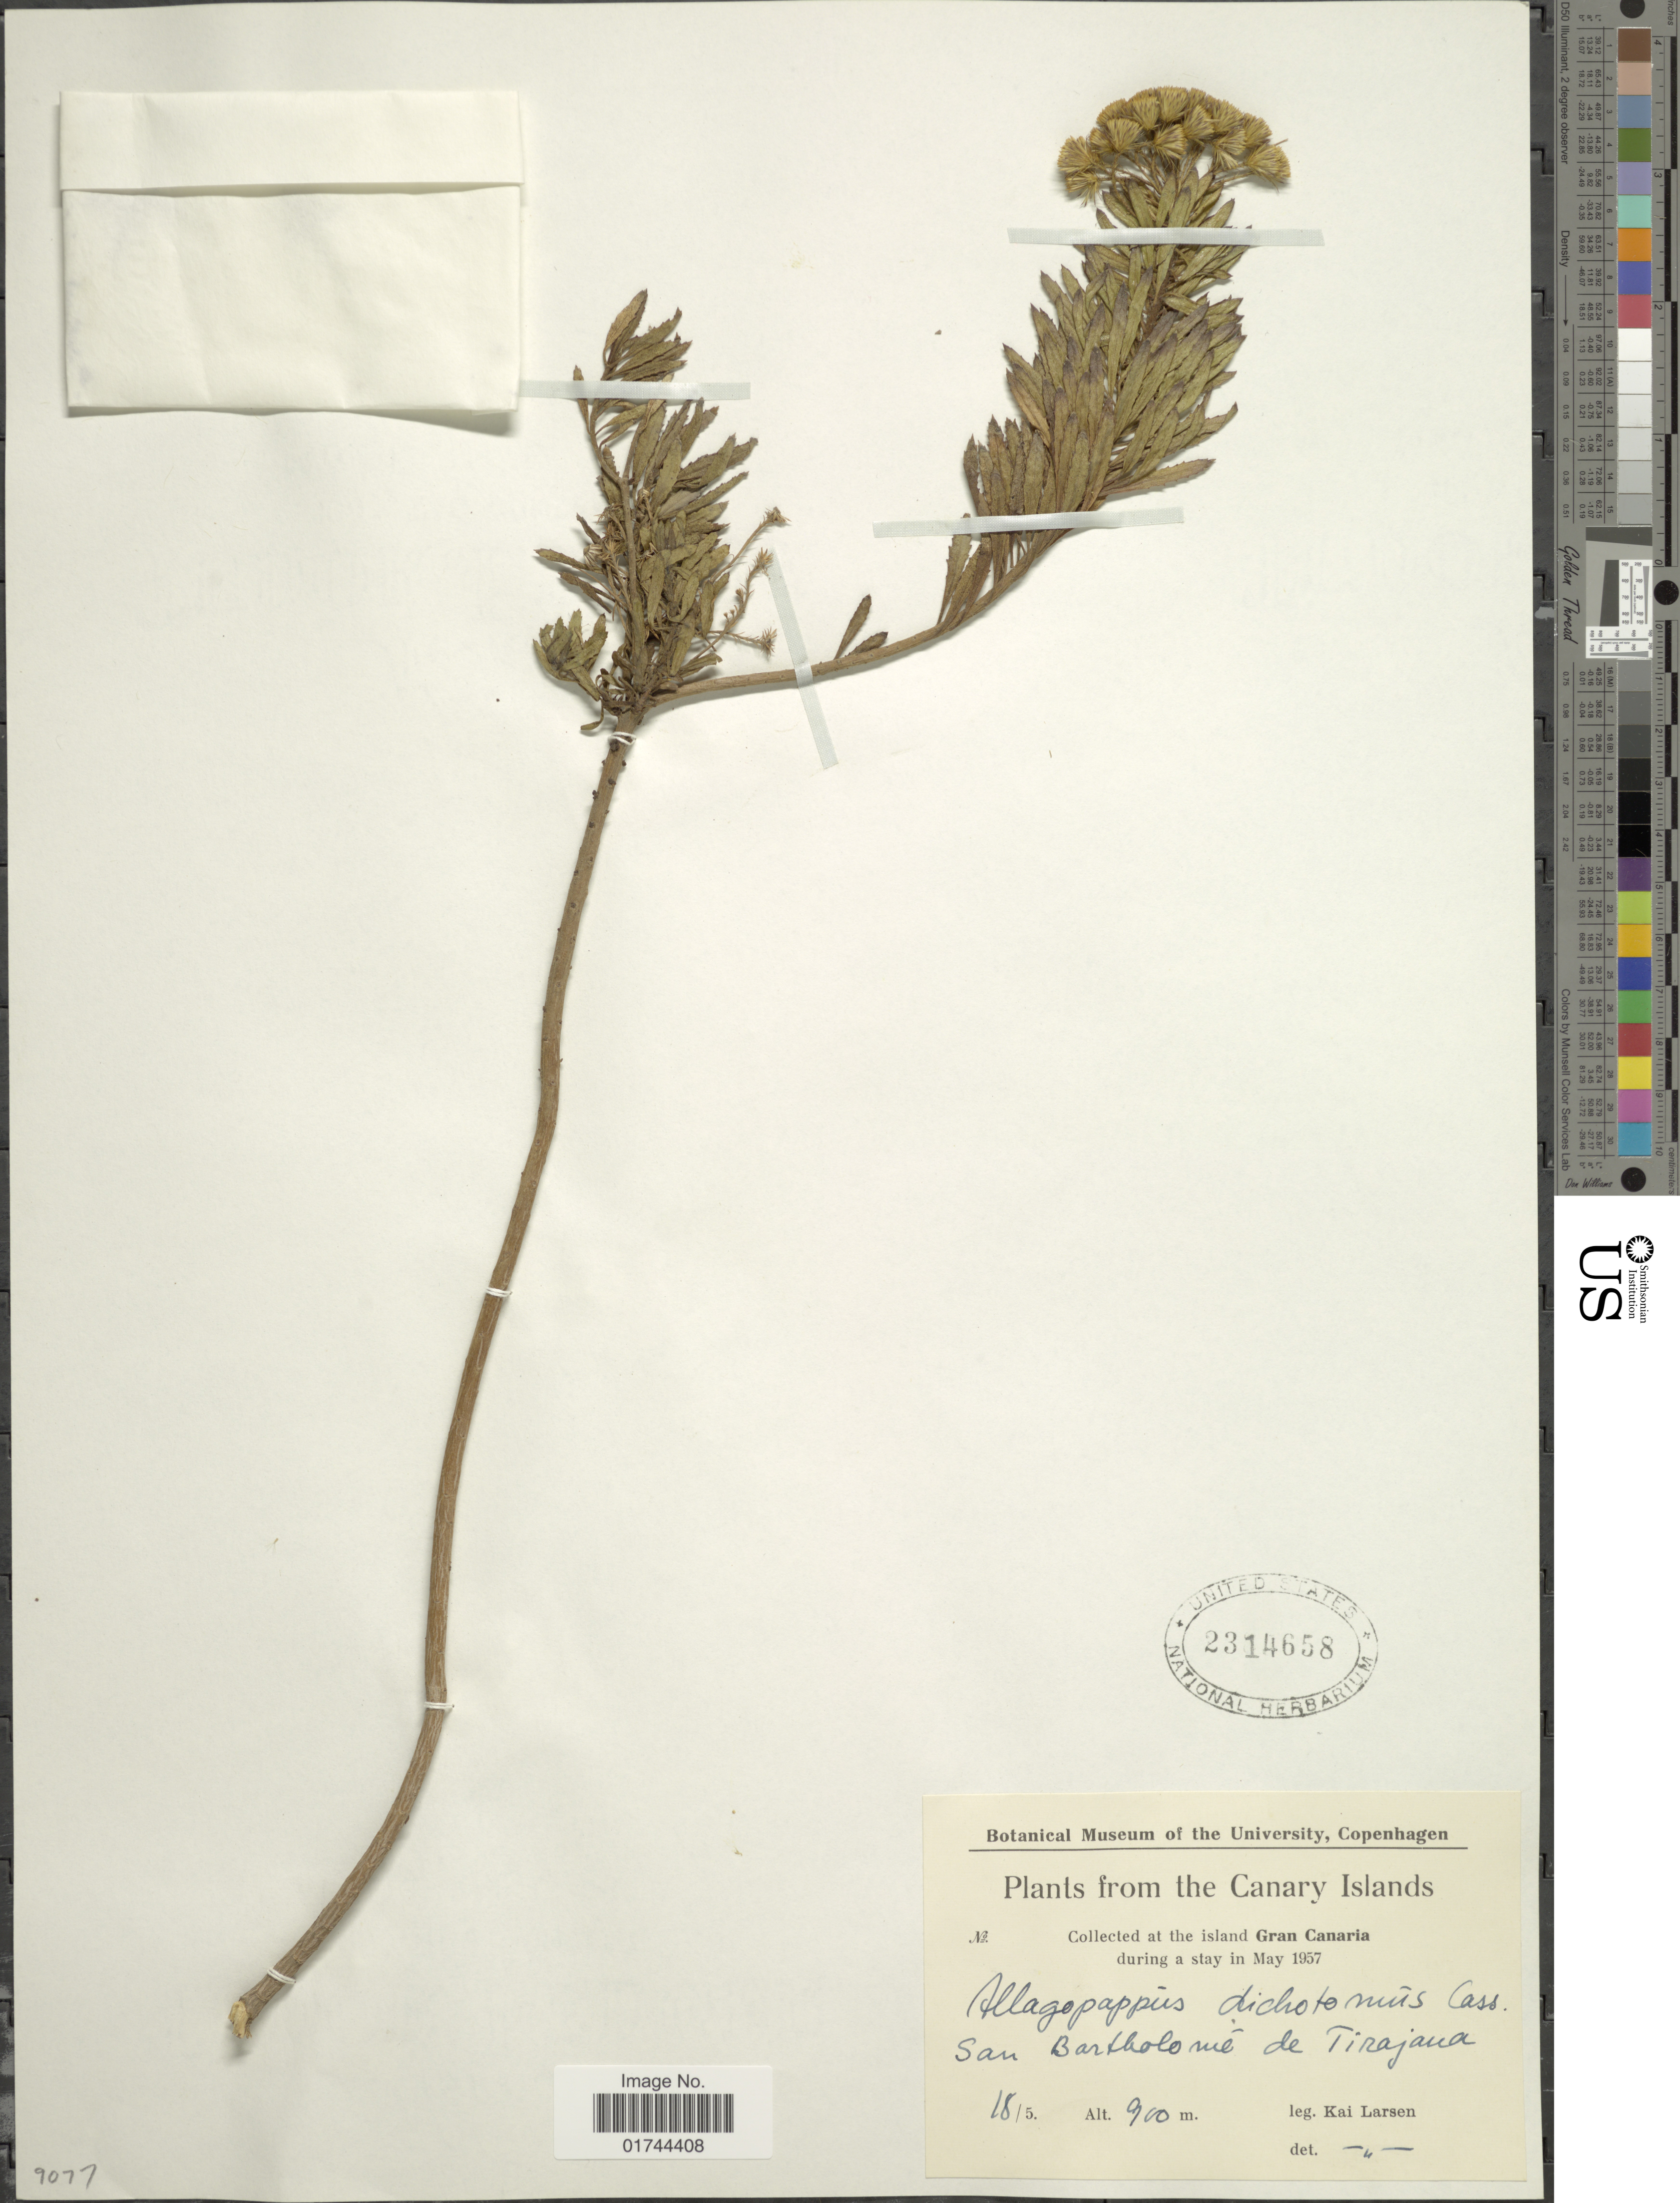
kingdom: Plantae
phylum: Tracheophyta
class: Magnoliopsida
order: Asterales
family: Asteraceae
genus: Allagopappus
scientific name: Allagopappus dichotomus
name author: Cass.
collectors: K. Larsen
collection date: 1957-05-18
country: Spain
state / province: Canarias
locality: Canary Islands, Gran Canaria, San Bartolomé de Tirajana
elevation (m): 910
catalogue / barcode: US 2314658